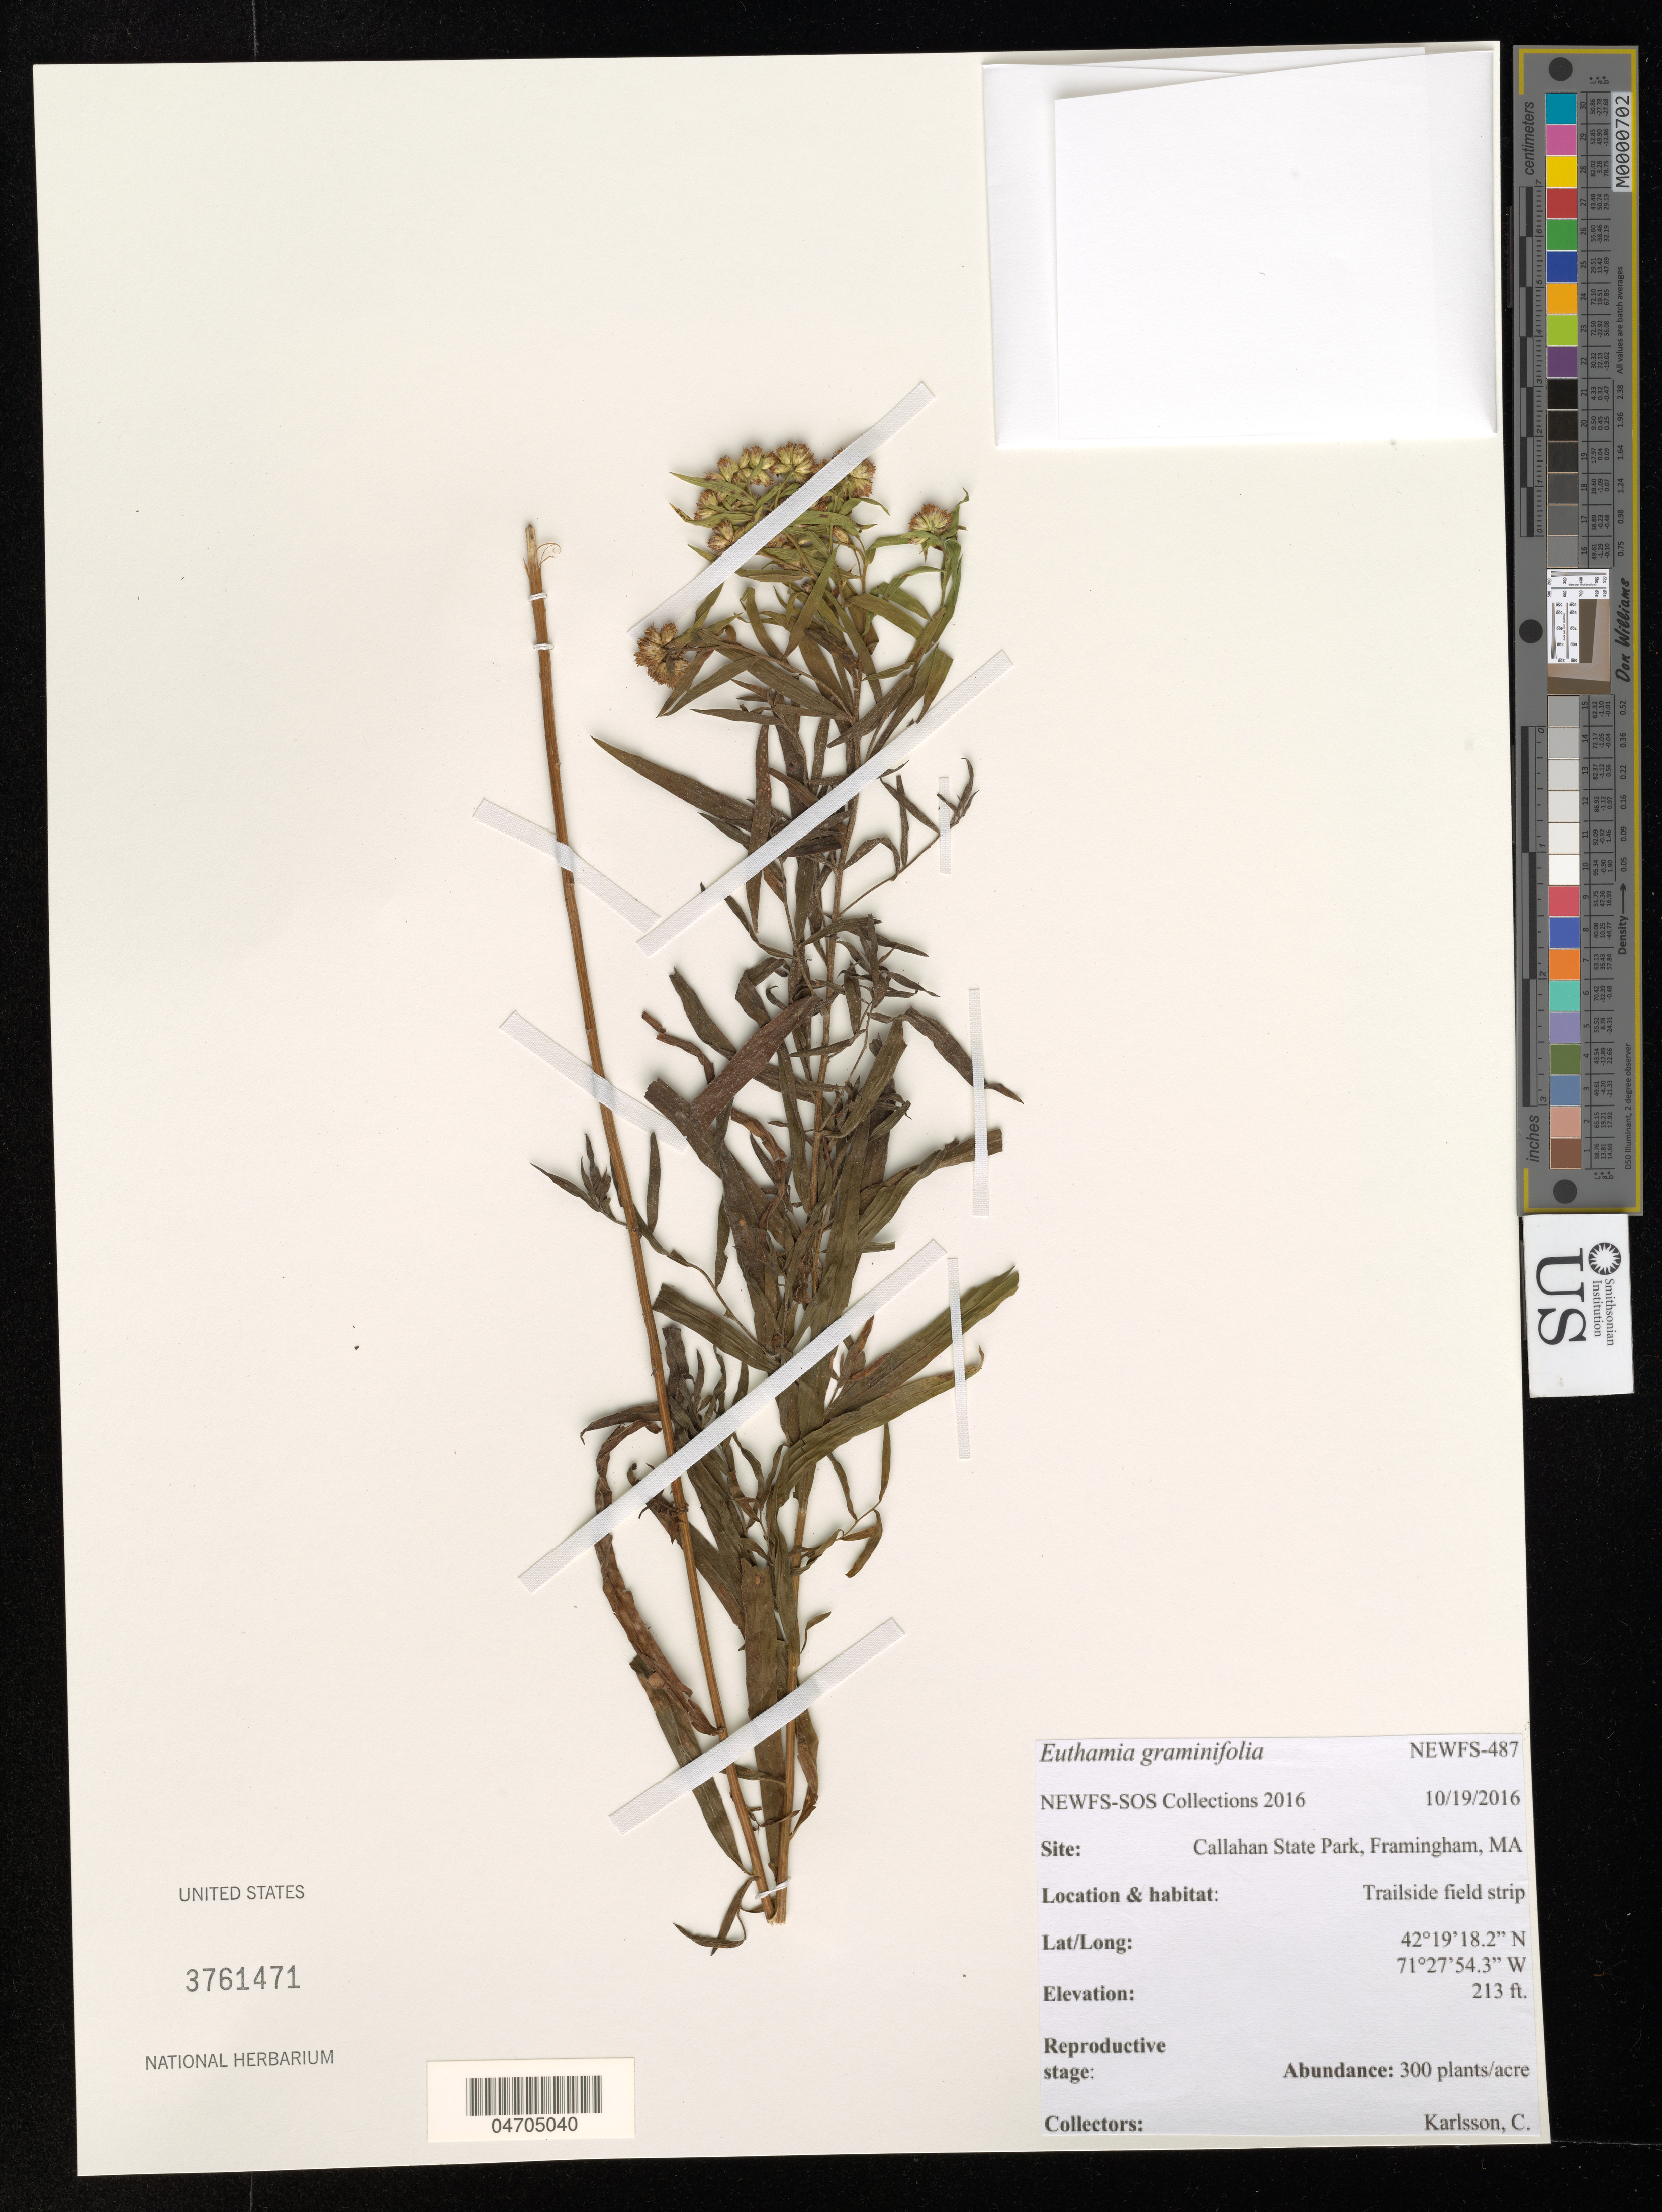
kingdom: Plantae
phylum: Tracheophyta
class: Magnoliopsida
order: Asterales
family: Asteraceae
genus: Euthamia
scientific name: Euthamia graminifolia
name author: (L.) Nutt.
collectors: C. Karlsson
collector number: NEWFS-487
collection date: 2016-10-19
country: United States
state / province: Massachusetts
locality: Callahan State Park, Framingham. Trailside field strip.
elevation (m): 65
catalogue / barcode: US 3761471